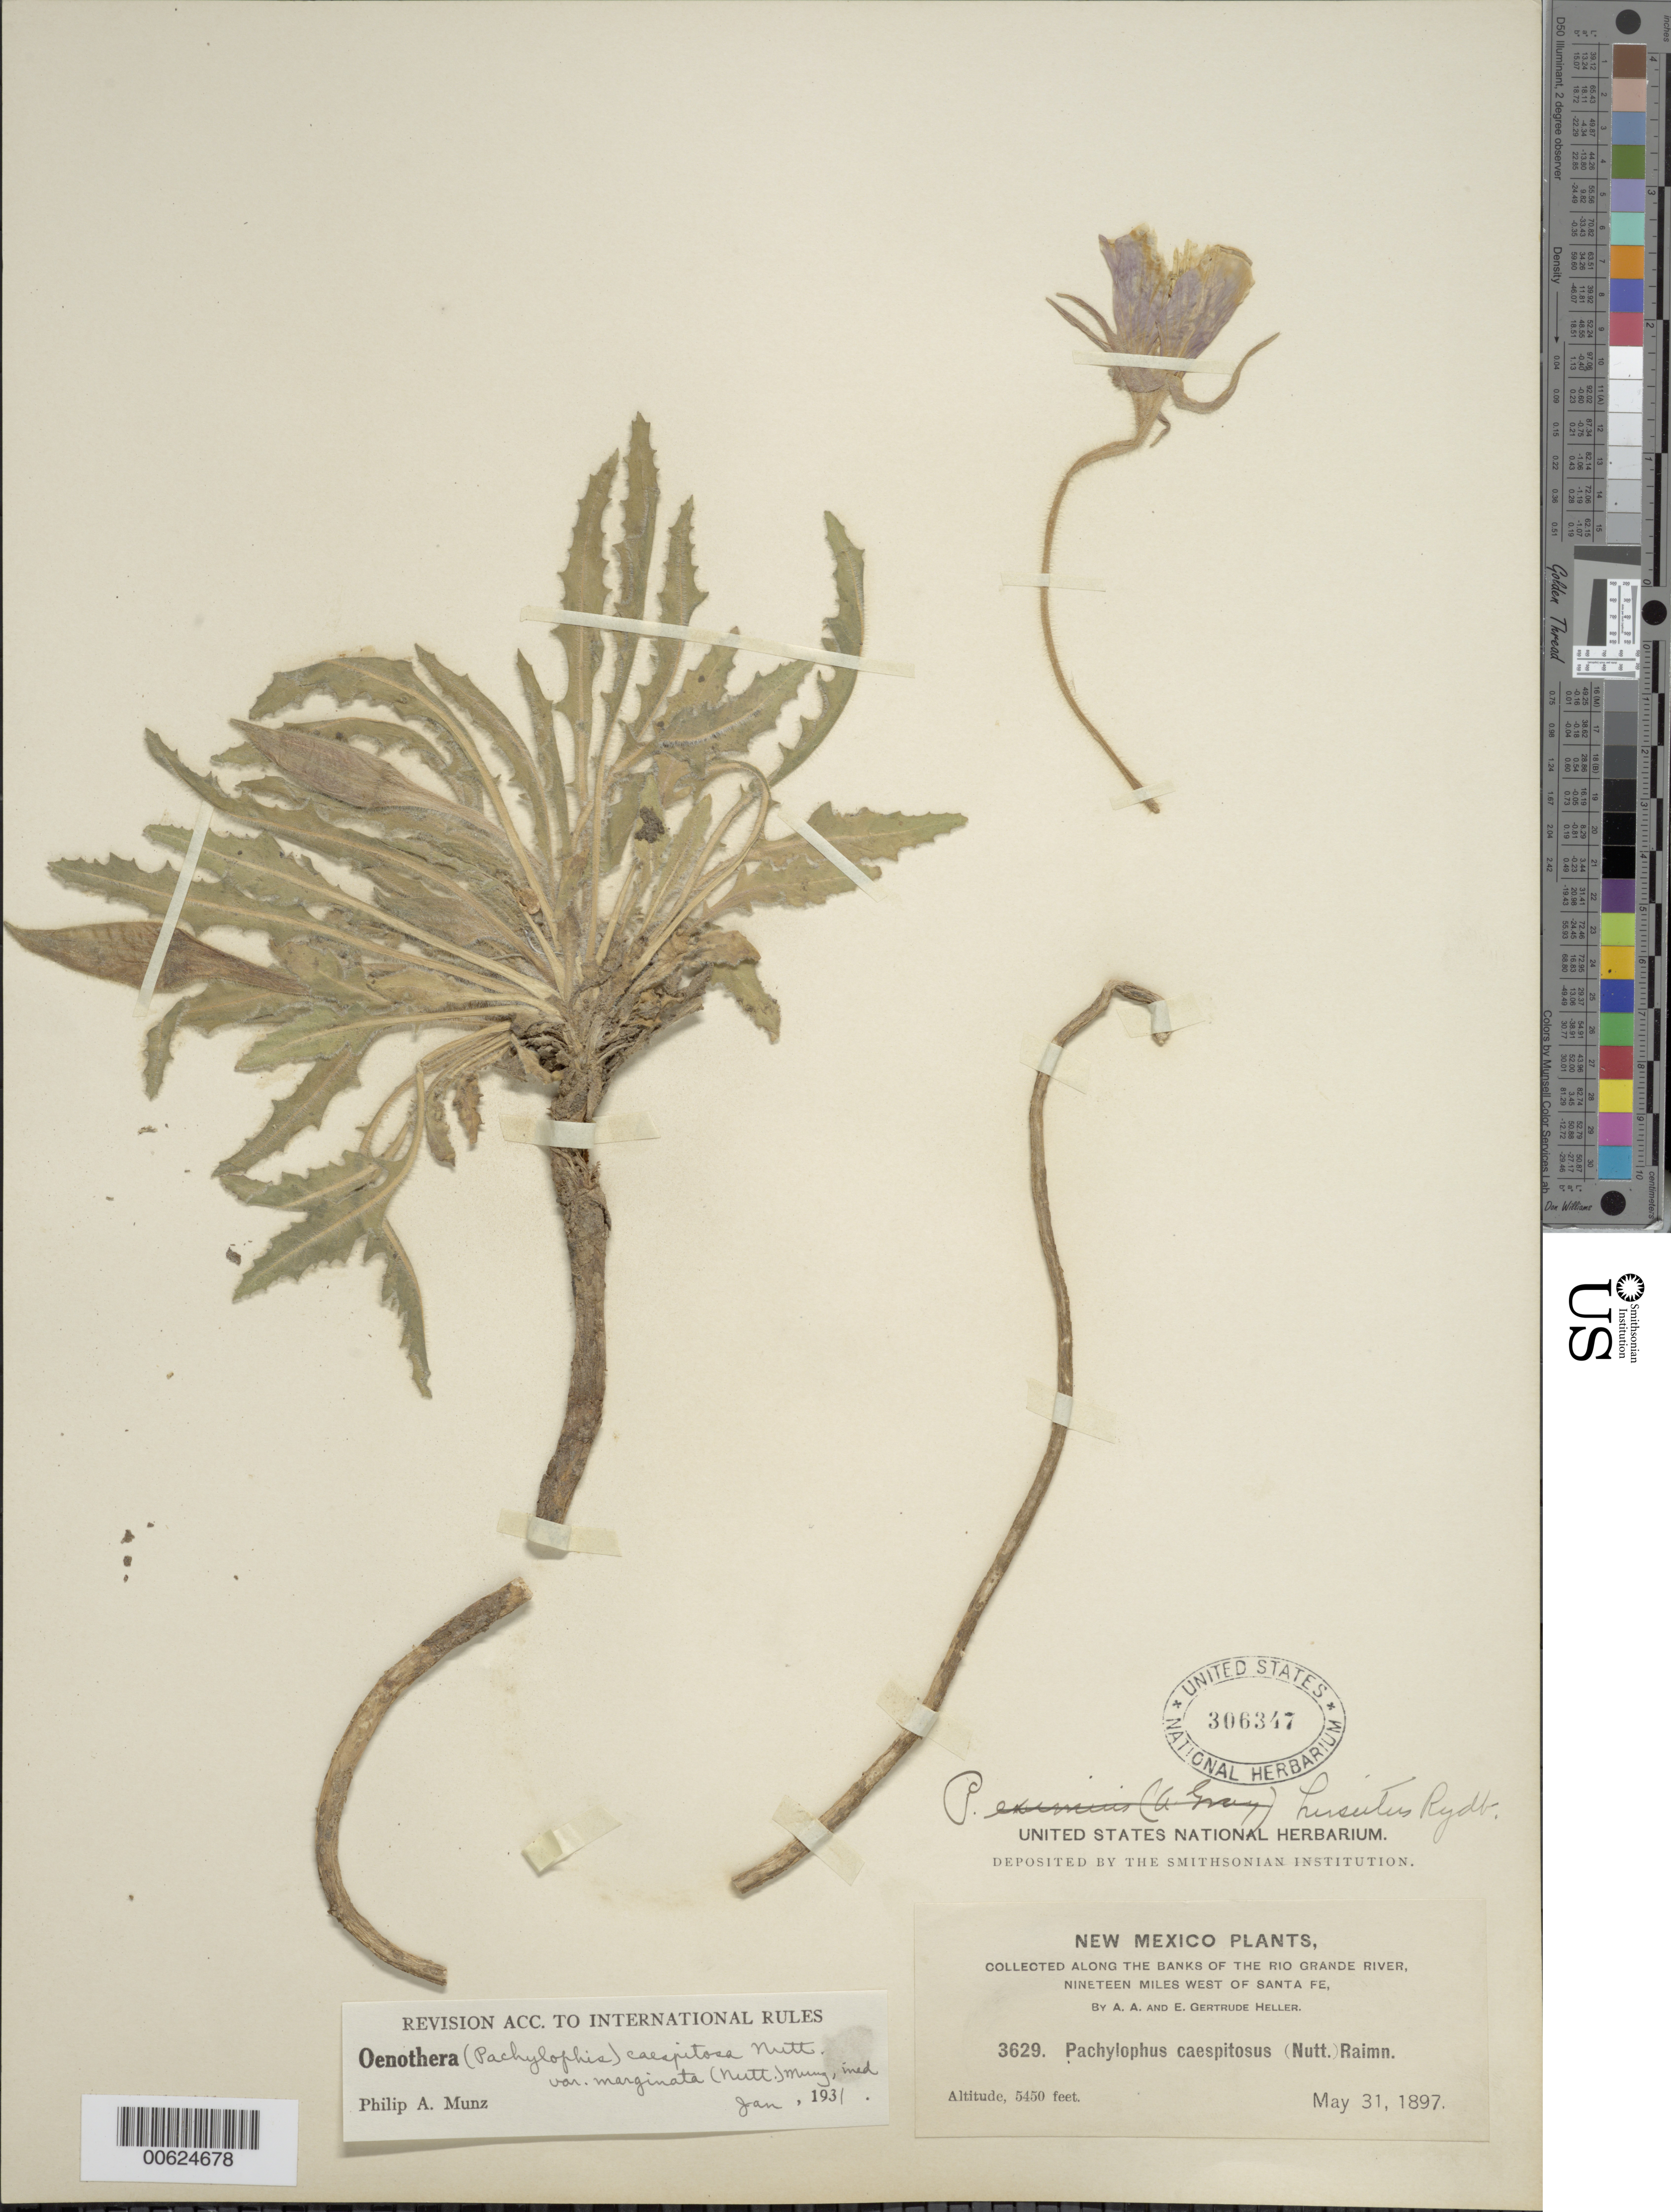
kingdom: Plantae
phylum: Tracheophyta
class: Magnoliopsida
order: Myrtales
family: Onagraceae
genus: Oenothera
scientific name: Oenothera cespitosa subsp. marginata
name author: (Nutt. ex Hook. & Arn.) Munz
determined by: Munz, Philip A.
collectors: A. A. Heller & E. G. Heller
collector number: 3629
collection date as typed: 31 May 1897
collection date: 1897-05-31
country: United States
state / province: New Mexico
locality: Along the Rio Grande River, W of Santa Fe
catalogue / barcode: US 306347